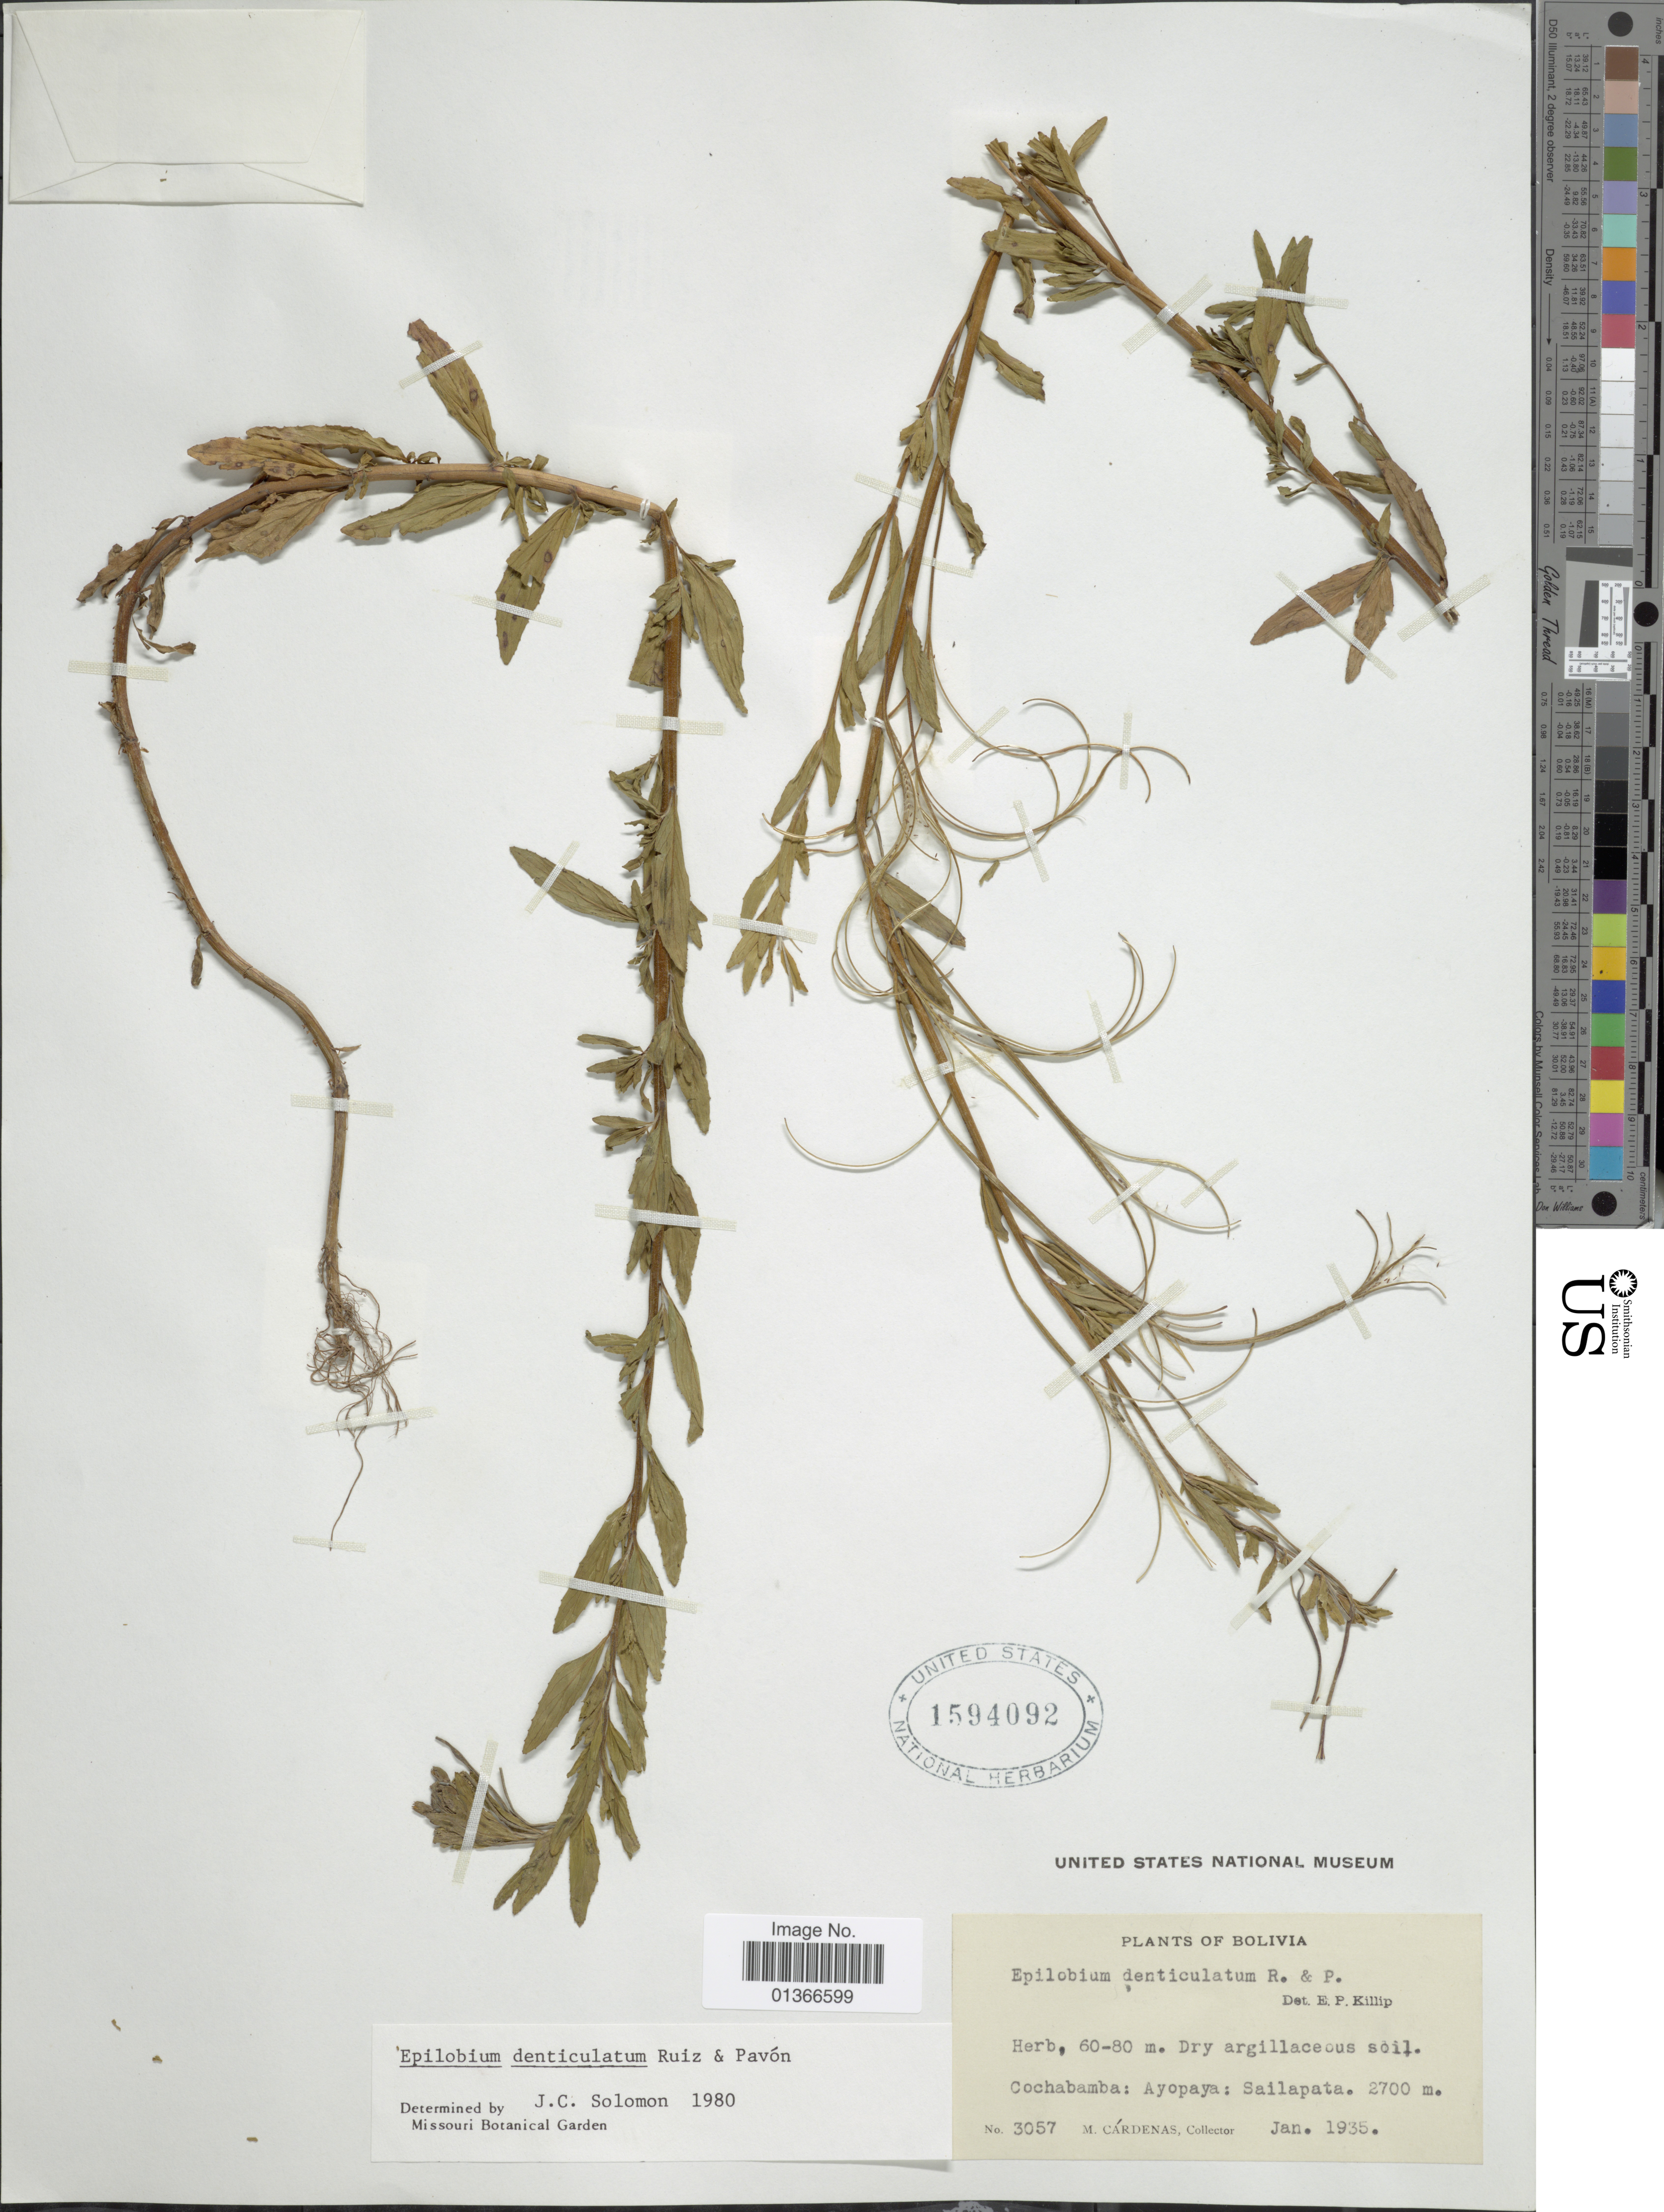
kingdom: Plantae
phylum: Tracheophyta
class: Magnoliopsida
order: Myrtales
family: Onagraceae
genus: Epilobium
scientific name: Epilobium denticulatum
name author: Ruiz & Pav.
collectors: M. Cárdenas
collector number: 3057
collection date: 1935-01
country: Bolivia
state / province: Cochabamba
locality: Ayopaya: Sailapata.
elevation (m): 2700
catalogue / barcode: US 1594092